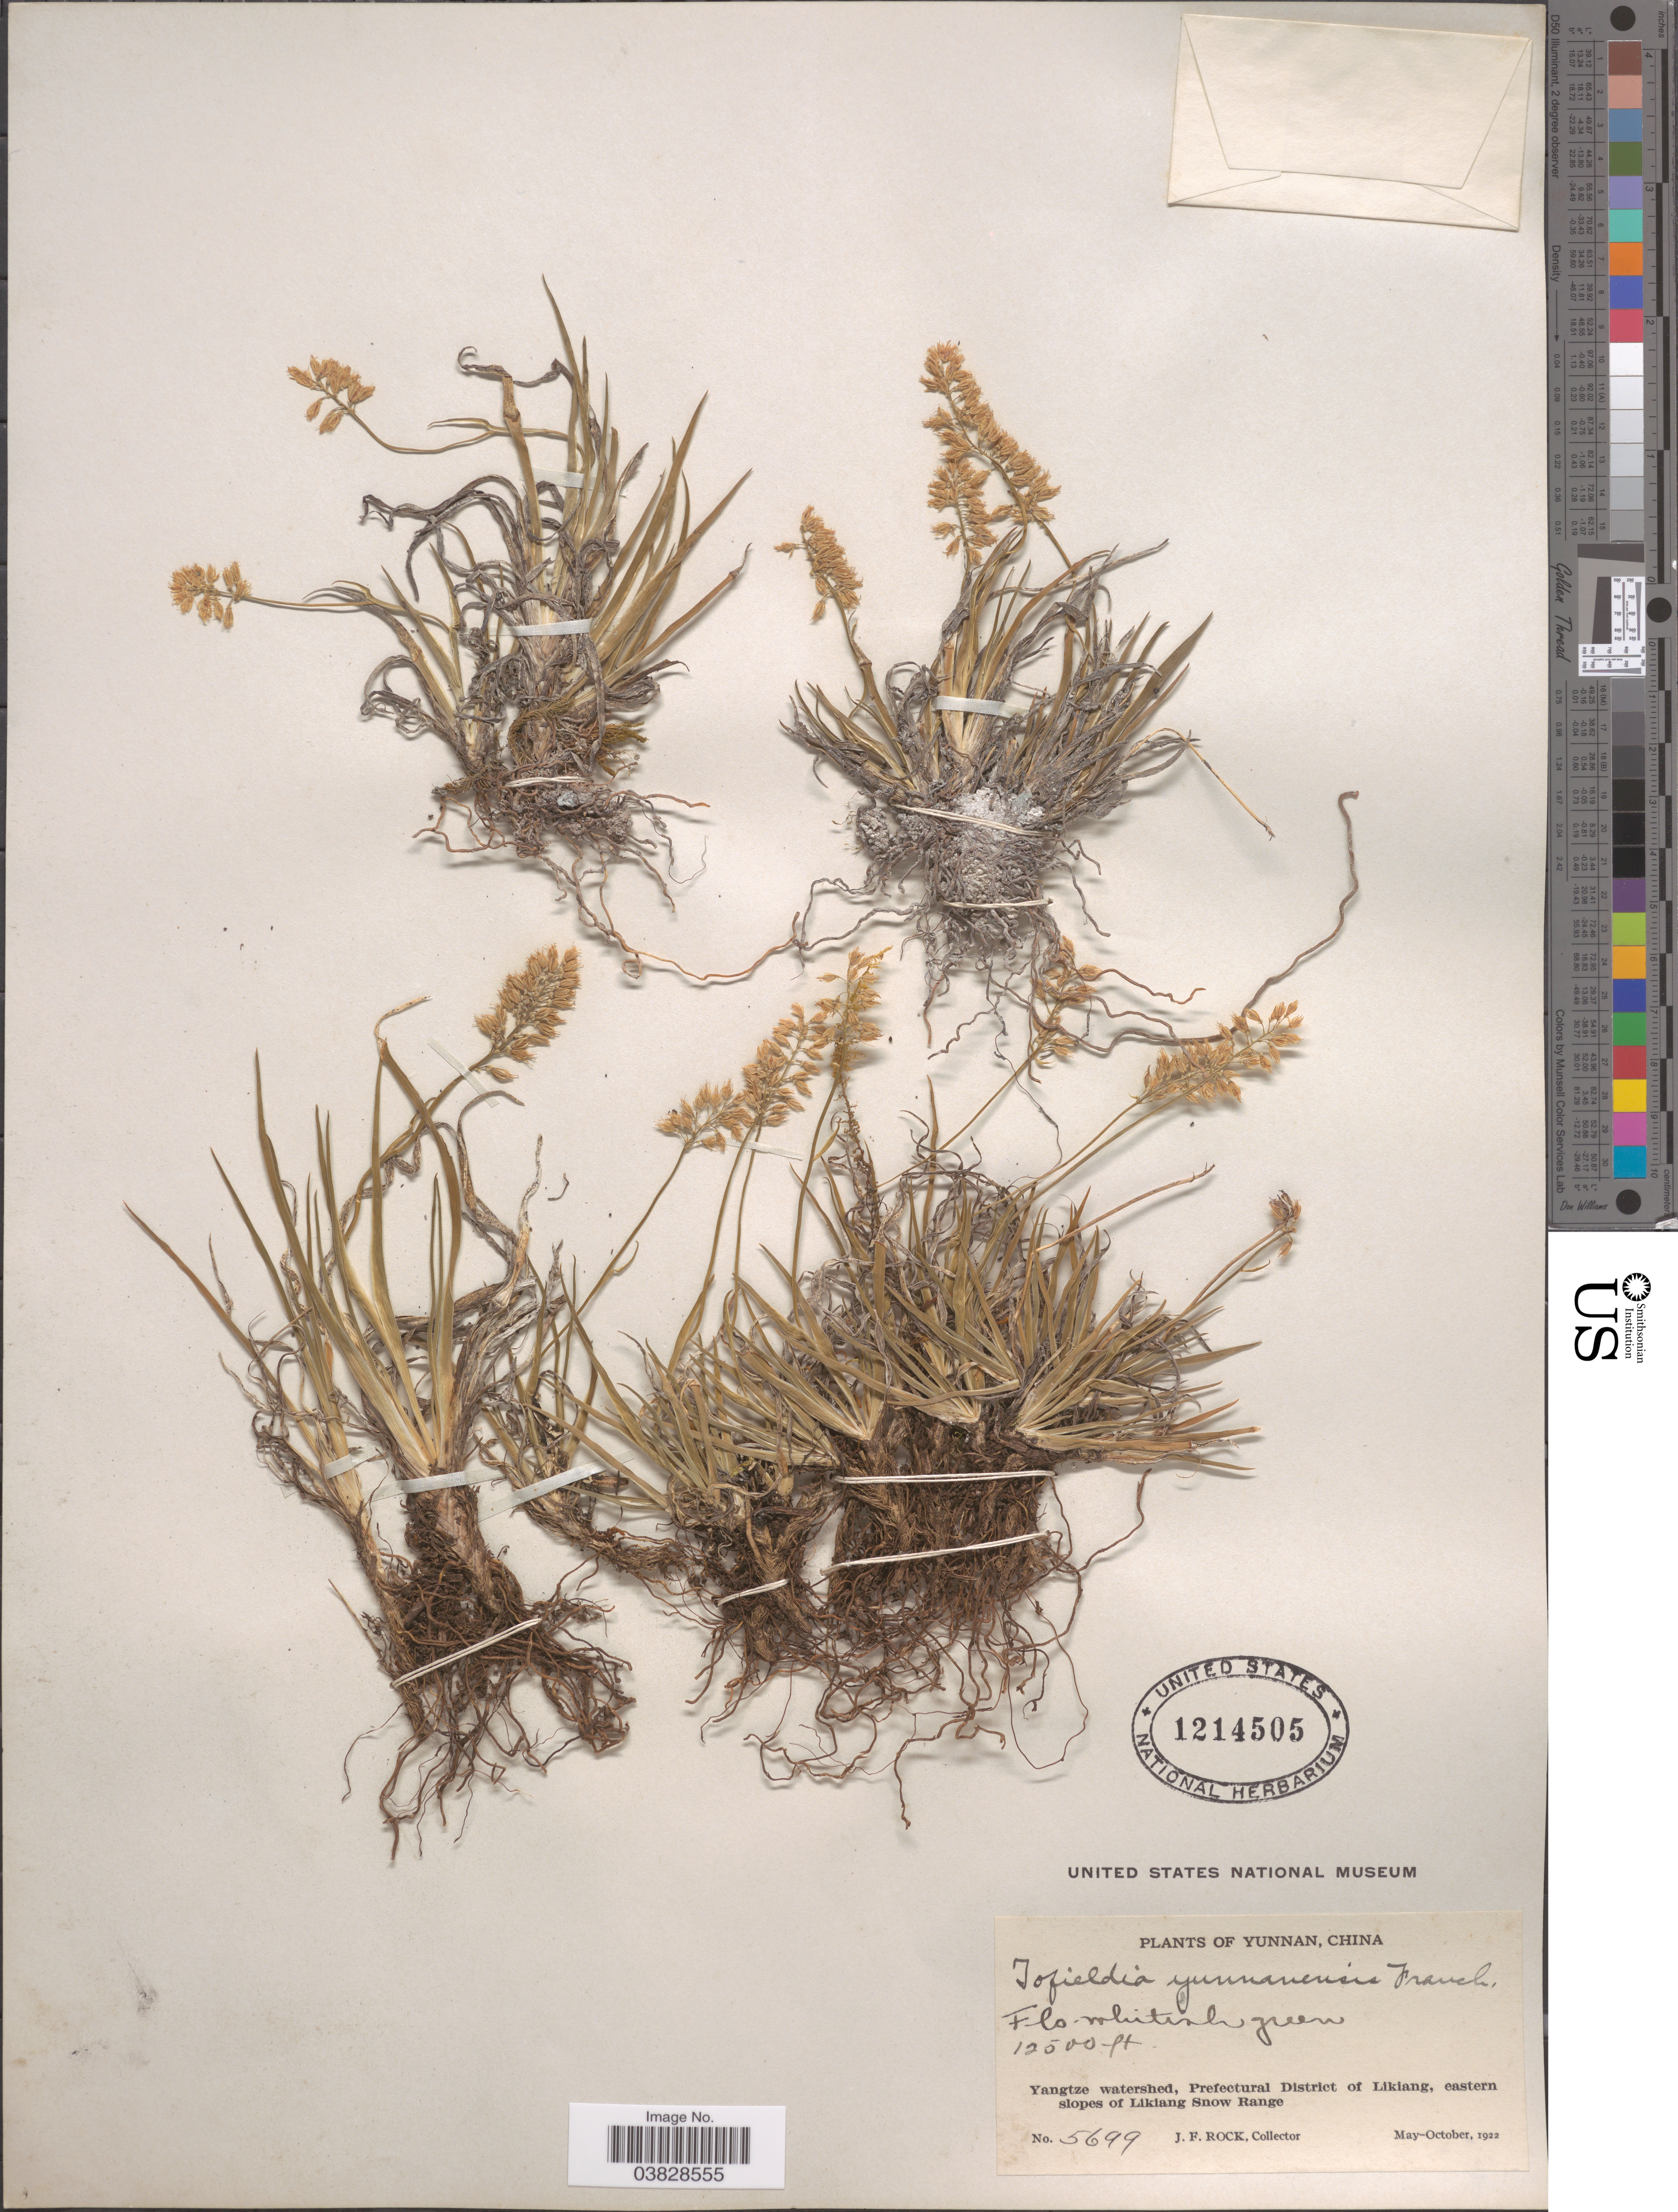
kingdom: Plantae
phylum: Tracheophyta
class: Liliopsida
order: Alismatales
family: Tofieldiaceae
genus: Tofieldia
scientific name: Tofieldia yunnanensis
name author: Franch.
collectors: J. Rock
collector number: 5699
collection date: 1922-05/1922-10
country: China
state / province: Yunnan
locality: Yangtze watershed, Prefectural District of Likiang, eastern slopes of Likiang Snow Range.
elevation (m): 3810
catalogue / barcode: US 1214505